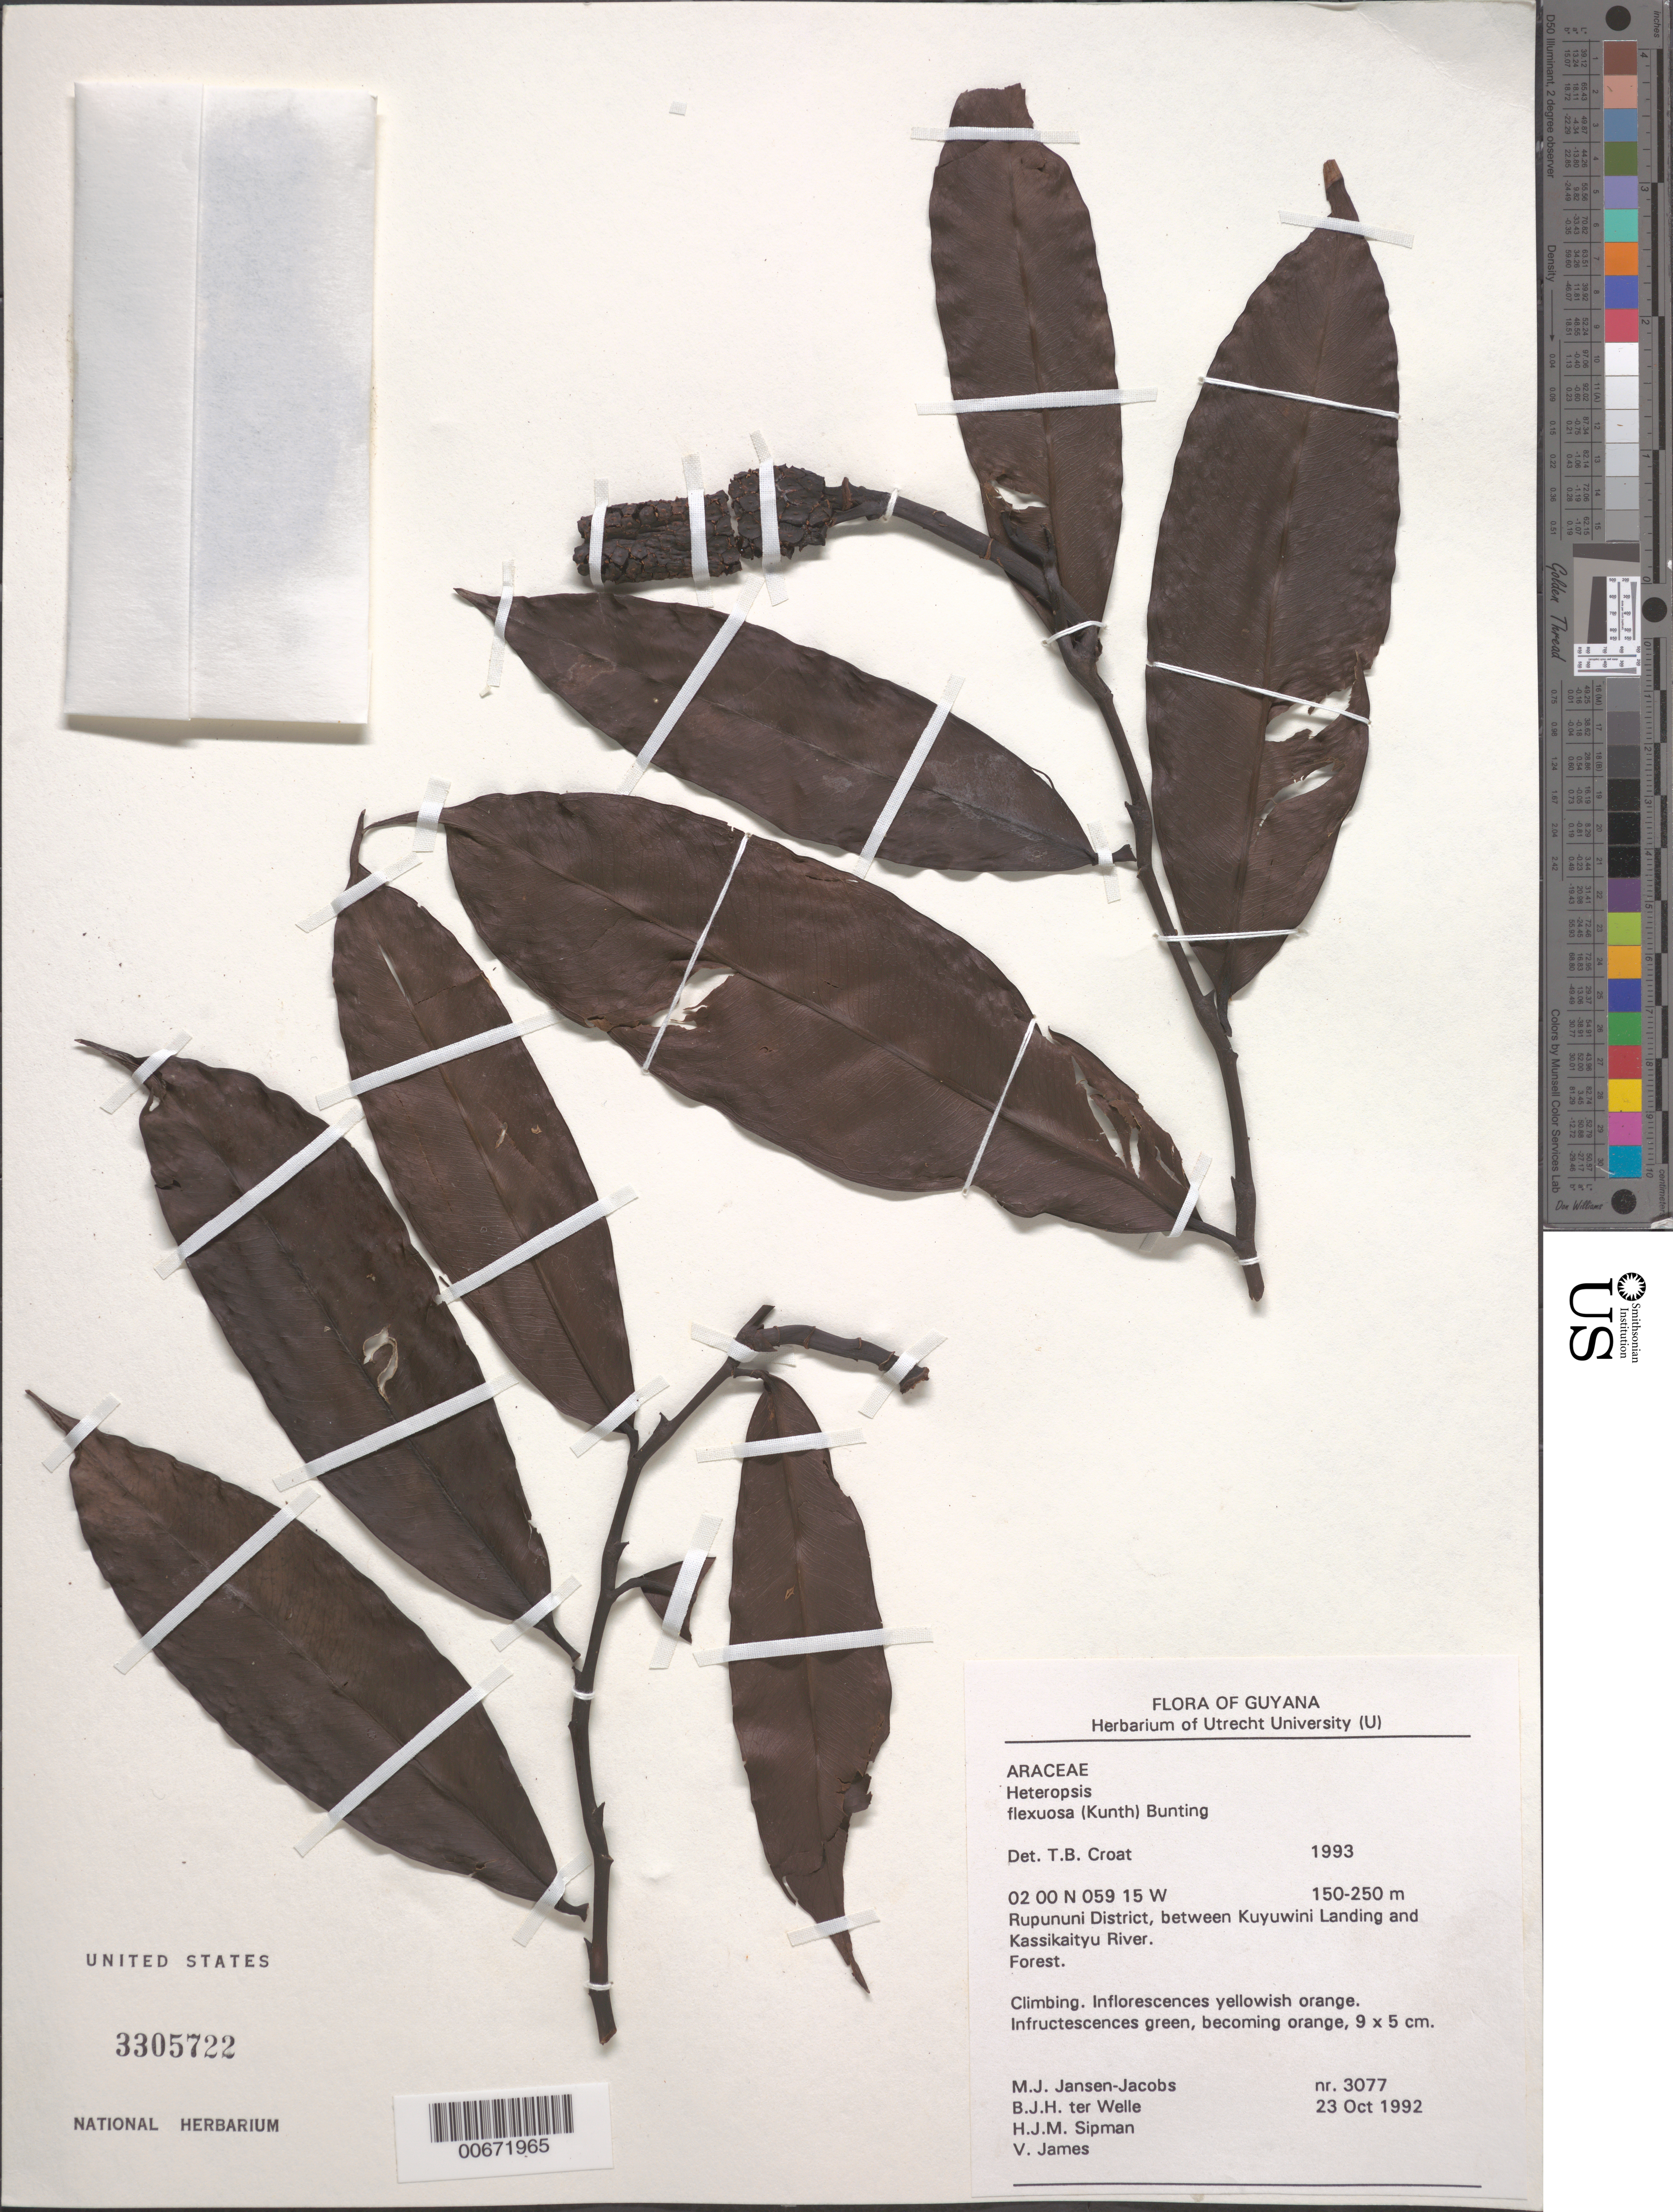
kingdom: Plantae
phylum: Tracheophyta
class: Liliopsida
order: Alismatales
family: Araceae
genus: Heteropsis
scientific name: Heteropsis flexuosa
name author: (Kunth) G.S. Bunting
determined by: Croat, Thomas B., Missouri Botanical Garden (MO)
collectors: M. J. Jansen-Jacobs, B. Welle, H. J. M. Sipman & V. James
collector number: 3077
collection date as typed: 23-Oct-92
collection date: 1992-10-23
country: Guyana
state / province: U. Takutu-U. Essequibo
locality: Rupununi District, between Kuyuwini Landing and Kassikaityu River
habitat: Forest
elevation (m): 150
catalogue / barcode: US 3305722